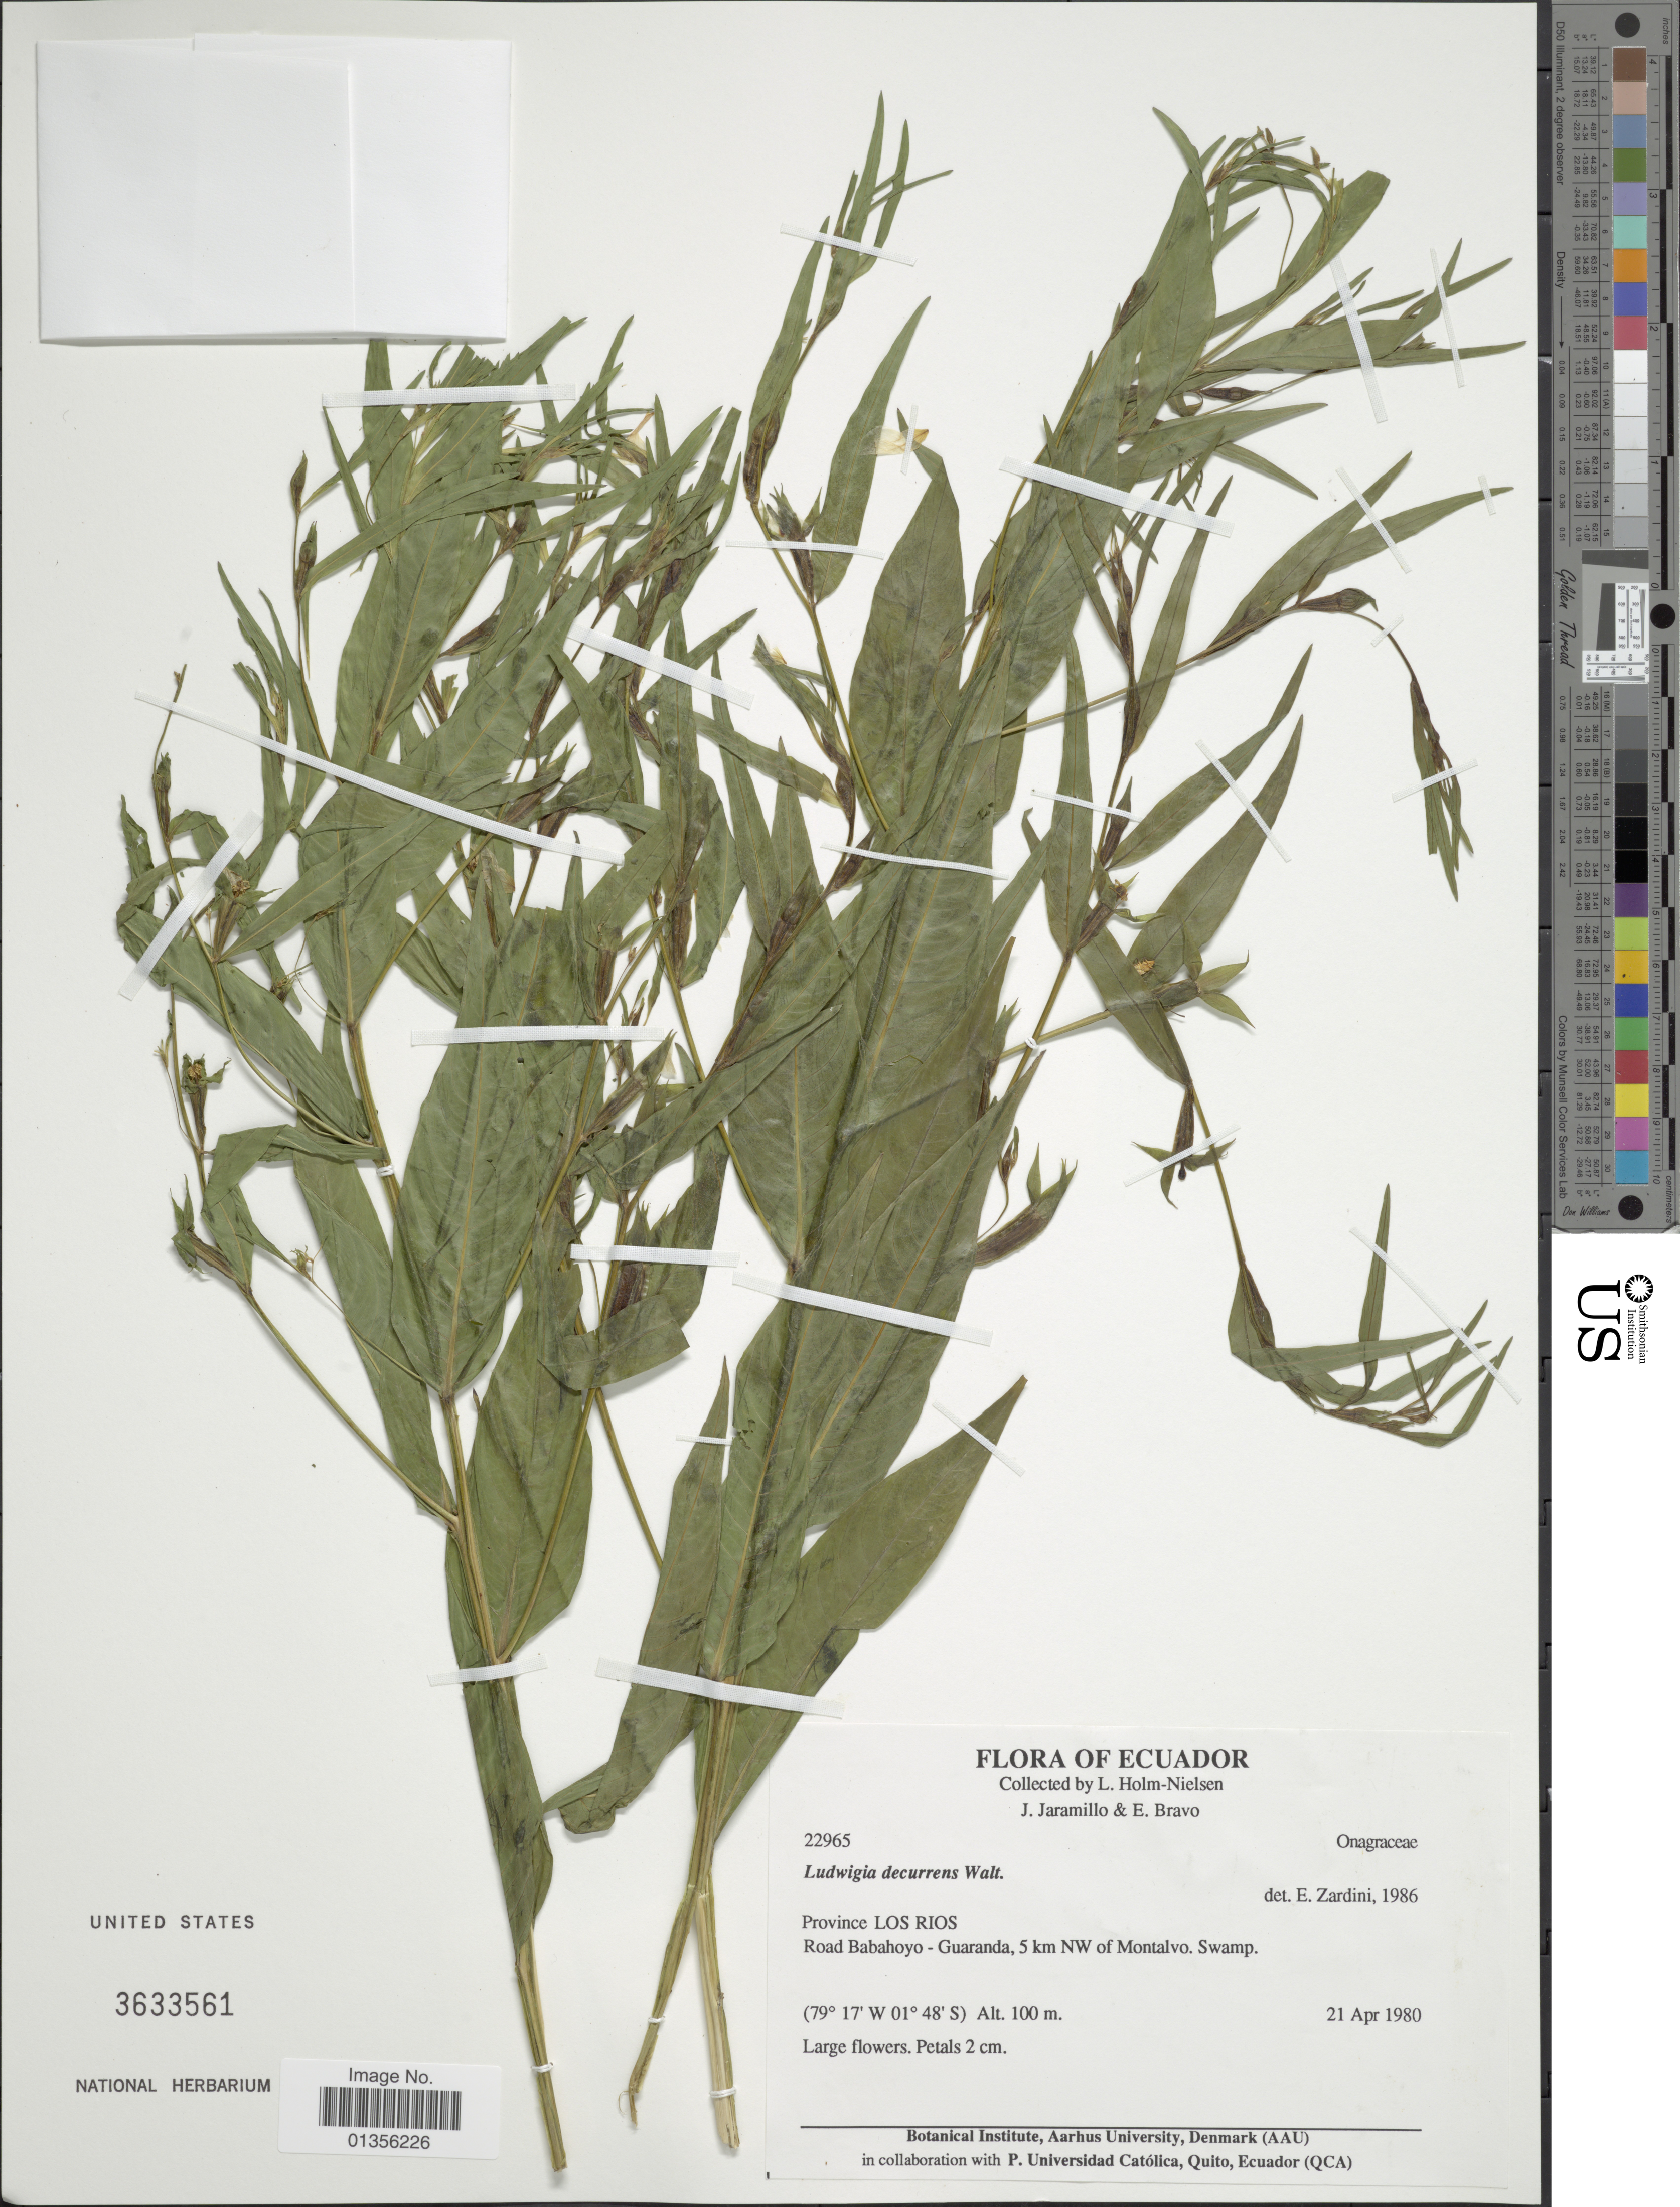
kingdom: Plantae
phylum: Tracheophyta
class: Magnoliopsida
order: Myrtales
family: Onagraceae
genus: Ludwigia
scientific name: Ludwigia decurrens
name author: Walter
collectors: L. B. Holm-Nielsen, J. Jaramillo & E. Bravo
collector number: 22965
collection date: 1980-04-21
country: Ecuador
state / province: Los Ríos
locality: Road Babgahoyo - Guaranda, 5 km NW of Montalvo.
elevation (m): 100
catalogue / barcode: US 3633561